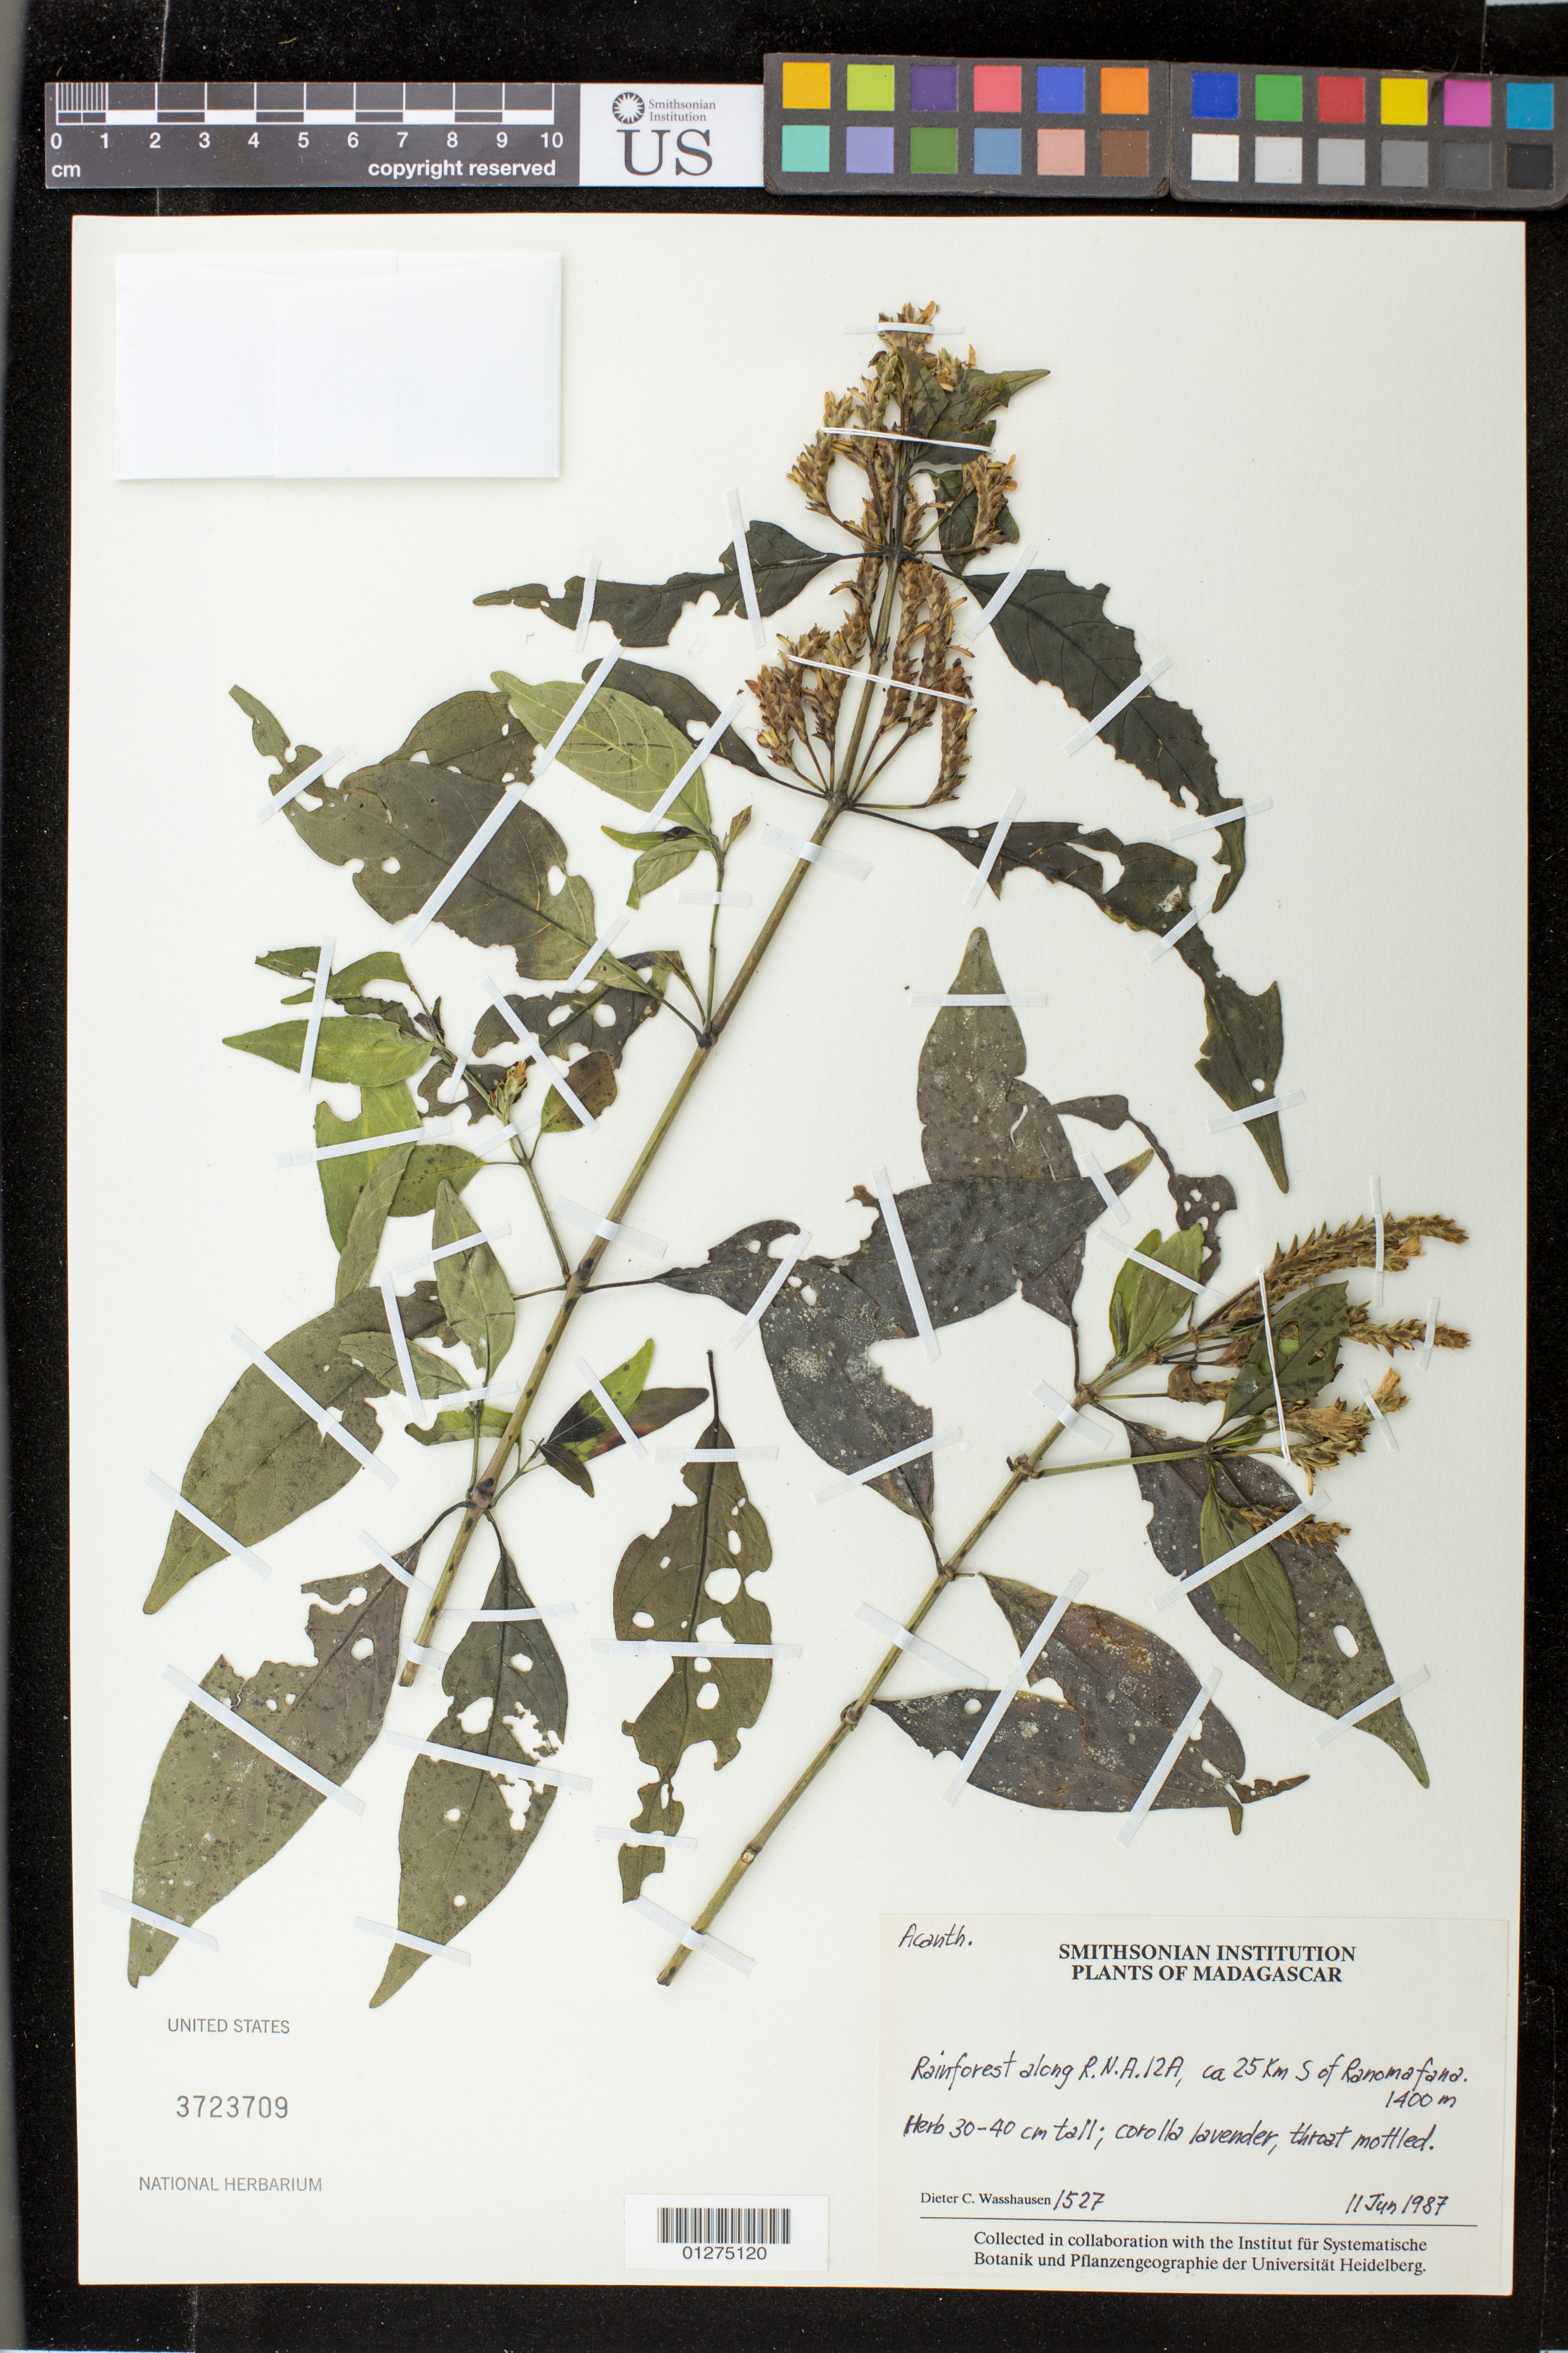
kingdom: Plantae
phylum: Tracheophyta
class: Magnoliopsida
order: Lamiales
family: Acanthaceae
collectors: D. C. Wasshausen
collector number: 1527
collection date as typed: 11 Jun 1987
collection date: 1987-06-11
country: Madagascar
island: Madagascar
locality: Along R.N.A 12A, ca. 25 km S of Ranomafana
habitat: rainforest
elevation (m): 1400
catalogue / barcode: US 3723709